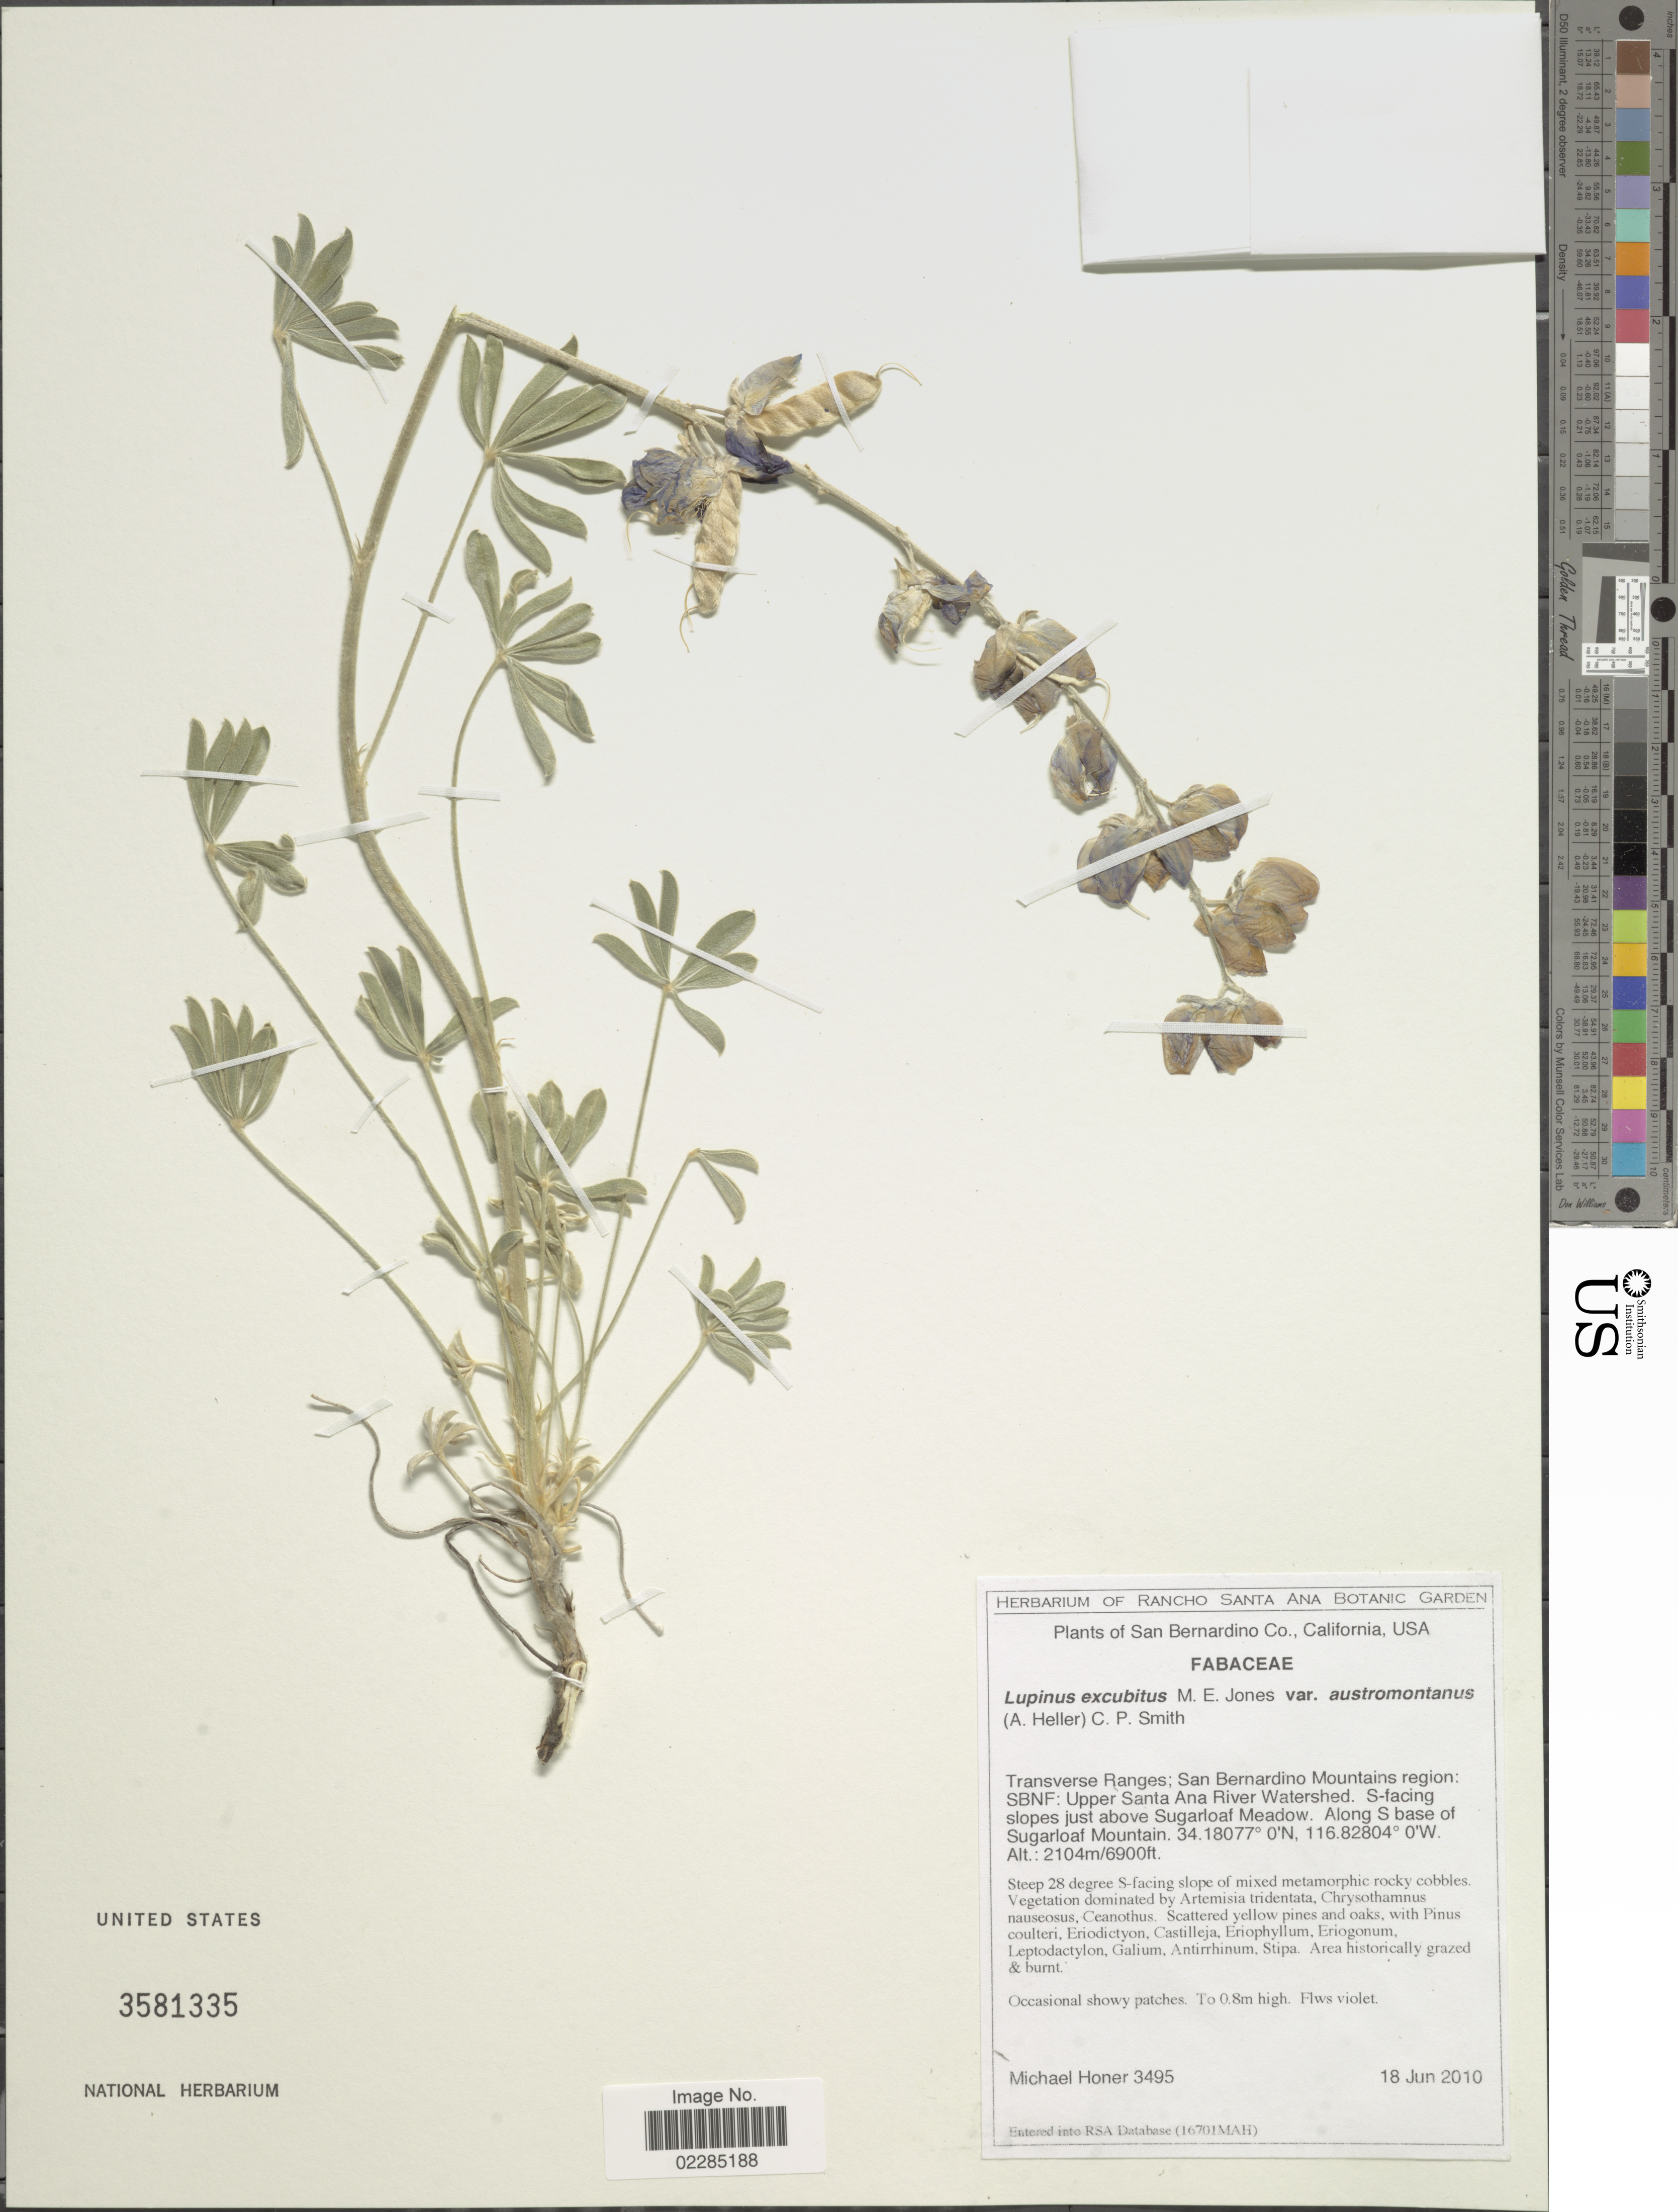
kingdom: Plantae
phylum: Tracheophyta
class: Magnoliopsida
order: Fabales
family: Fabaceae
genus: Lupinus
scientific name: Lupinus excubitus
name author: M.E. Jones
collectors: M. Höner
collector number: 3495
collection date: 2010-06-18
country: United States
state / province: California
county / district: San Bernardino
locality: San Bernardino Co. Transverse Ranges; San Bernardino Mountains region: SBNF: Upper Santa Ana River Watershed. S- facing slopes just above Sugarloaf Meadow. Along S base of Sugarloaf Mountain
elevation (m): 2103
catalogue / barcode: US 3581335